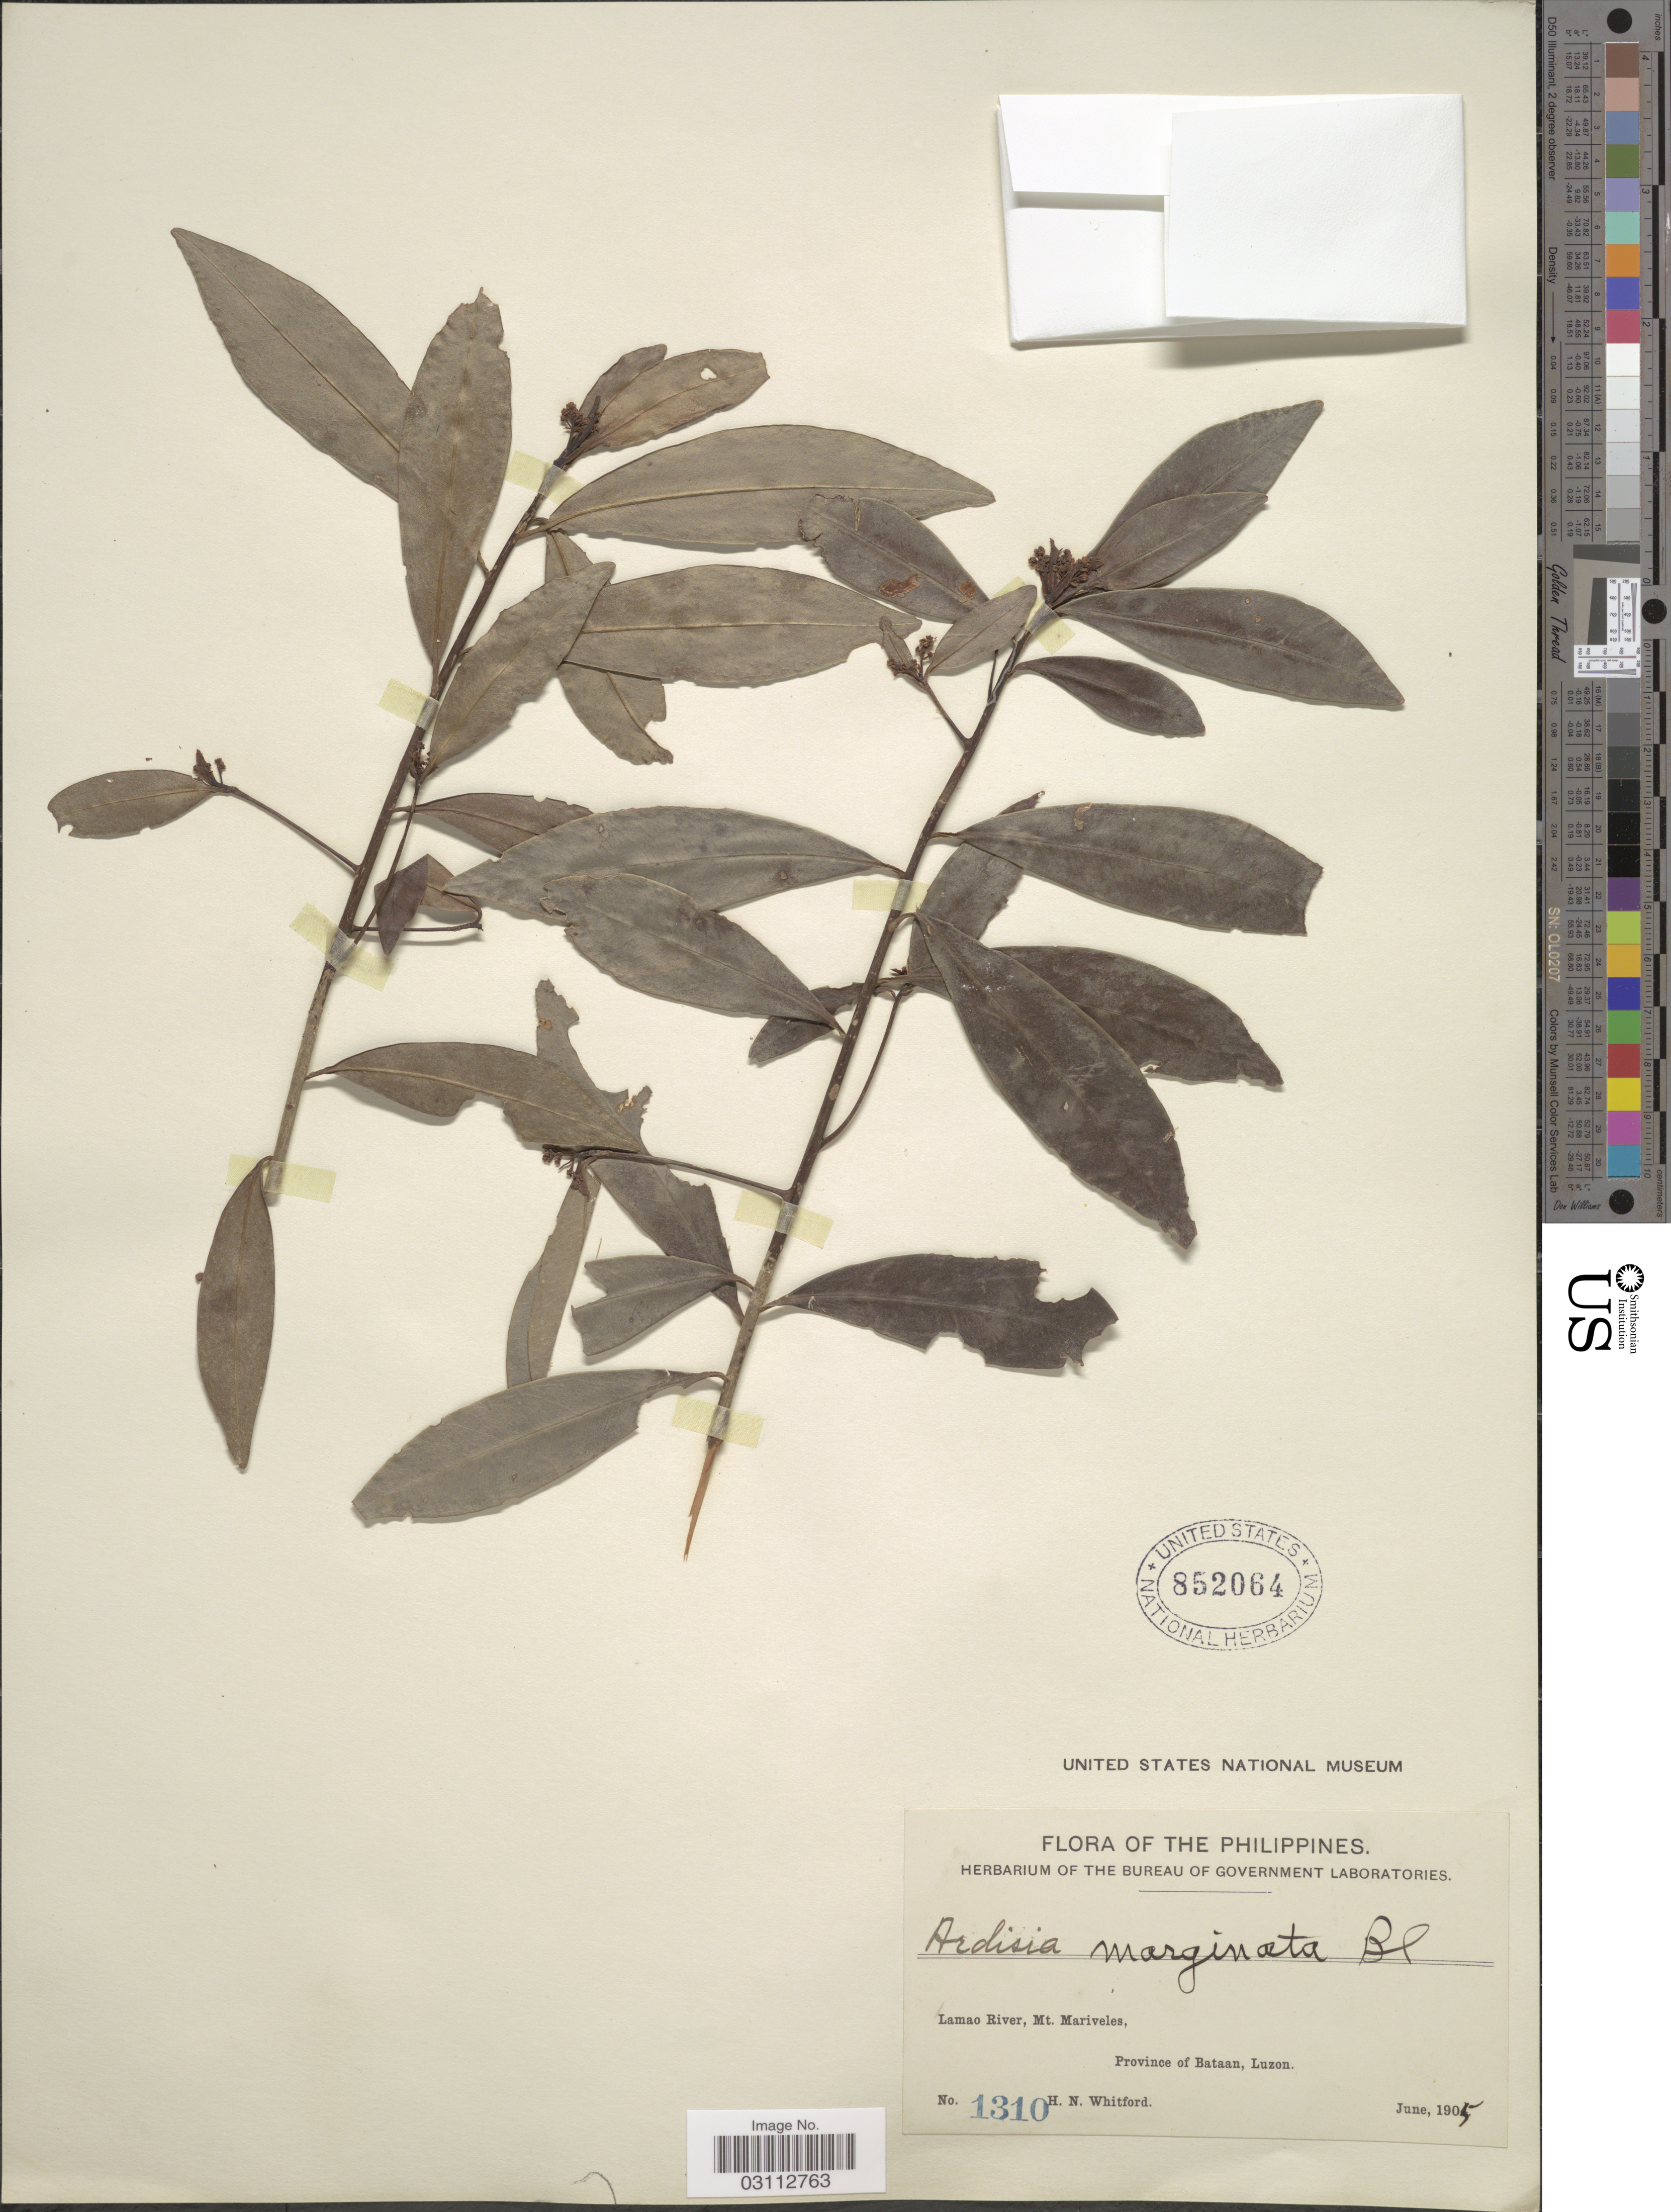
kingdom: Plantae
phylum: Tracheophyta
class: Magnoliopsida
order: Ericales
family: Primulaceae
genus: Ardisia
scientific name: Ardisia marginata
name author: Blume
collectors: H. N. Whitford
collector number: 1310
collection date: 1905-06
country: Philippines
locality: Lamao River, Mt. Mariveles, Province of Bataan, Luzon.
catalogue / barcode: US 852064